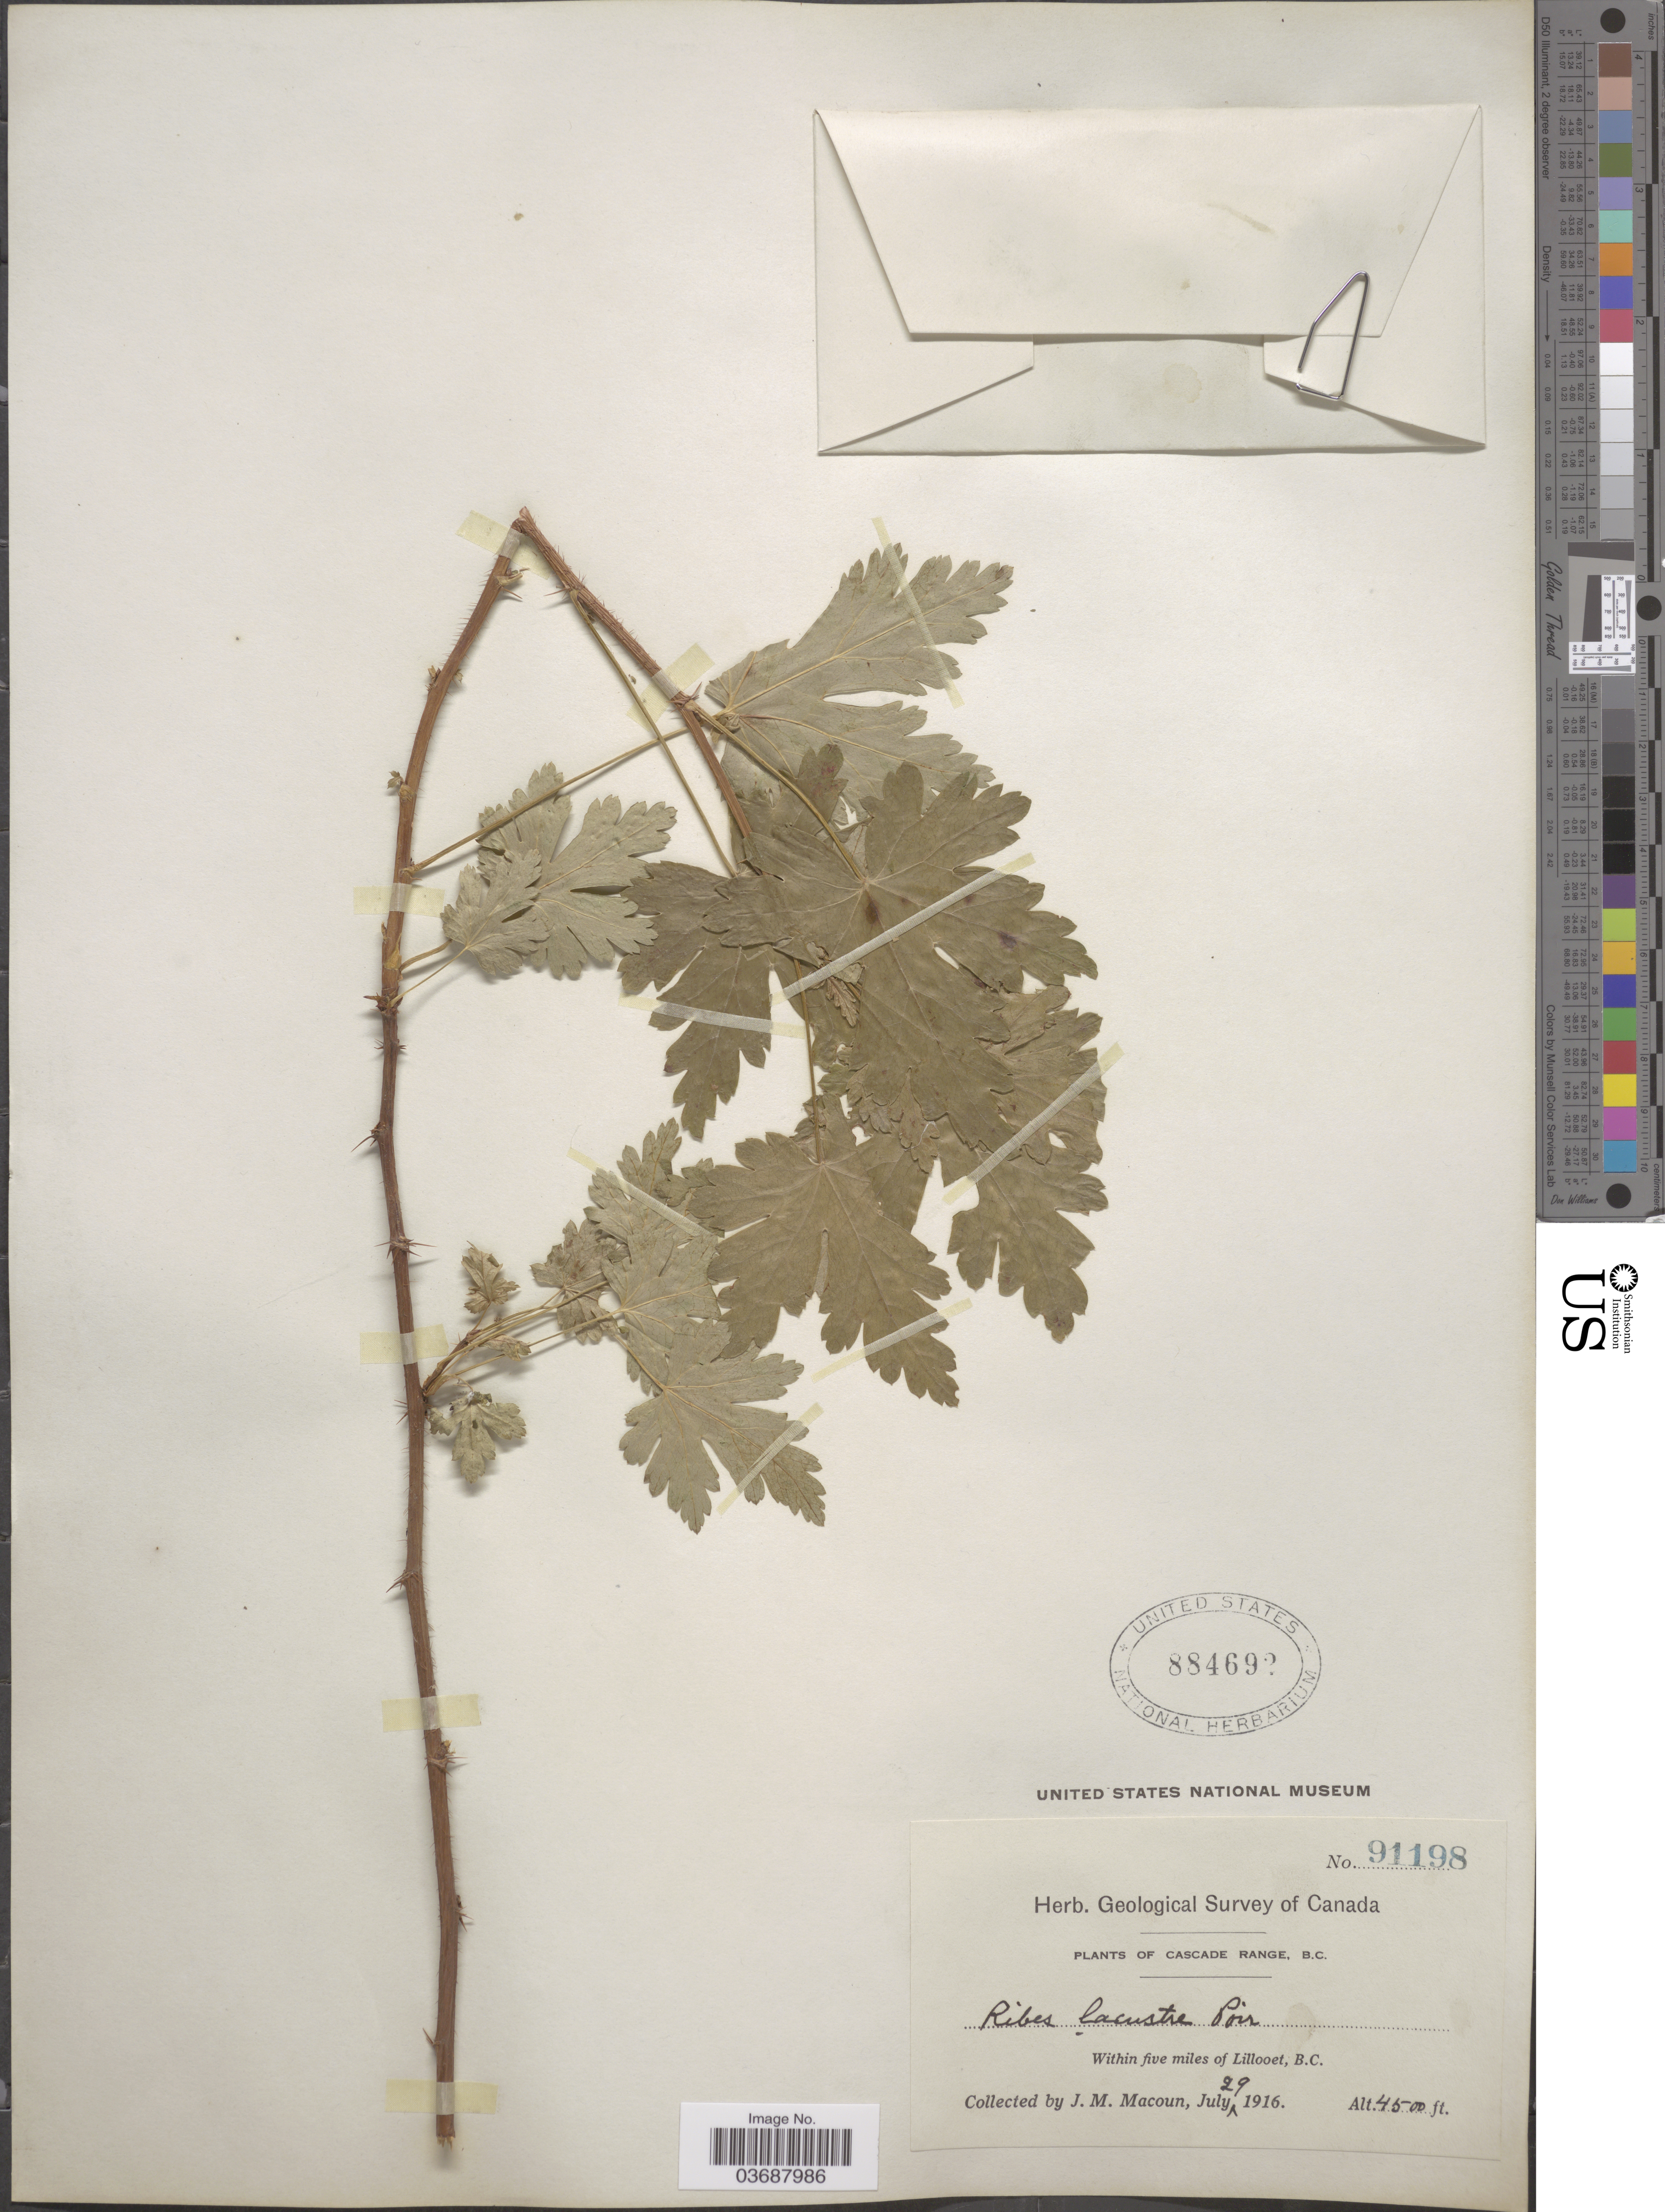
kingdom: Plantae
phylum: Tracheophyta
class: Magnoliopsida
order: Saxifragales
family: Grossulariaceae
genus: Ribes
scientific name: Ribes lacustre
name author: (Pers.) Poir.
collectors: J. M. Macoun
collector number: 91198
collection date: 1916-07-29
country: Canada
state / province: British Columbia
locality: Cascade Range. Within five miles of Lillooet.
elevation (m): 1372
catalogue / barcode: US 884692